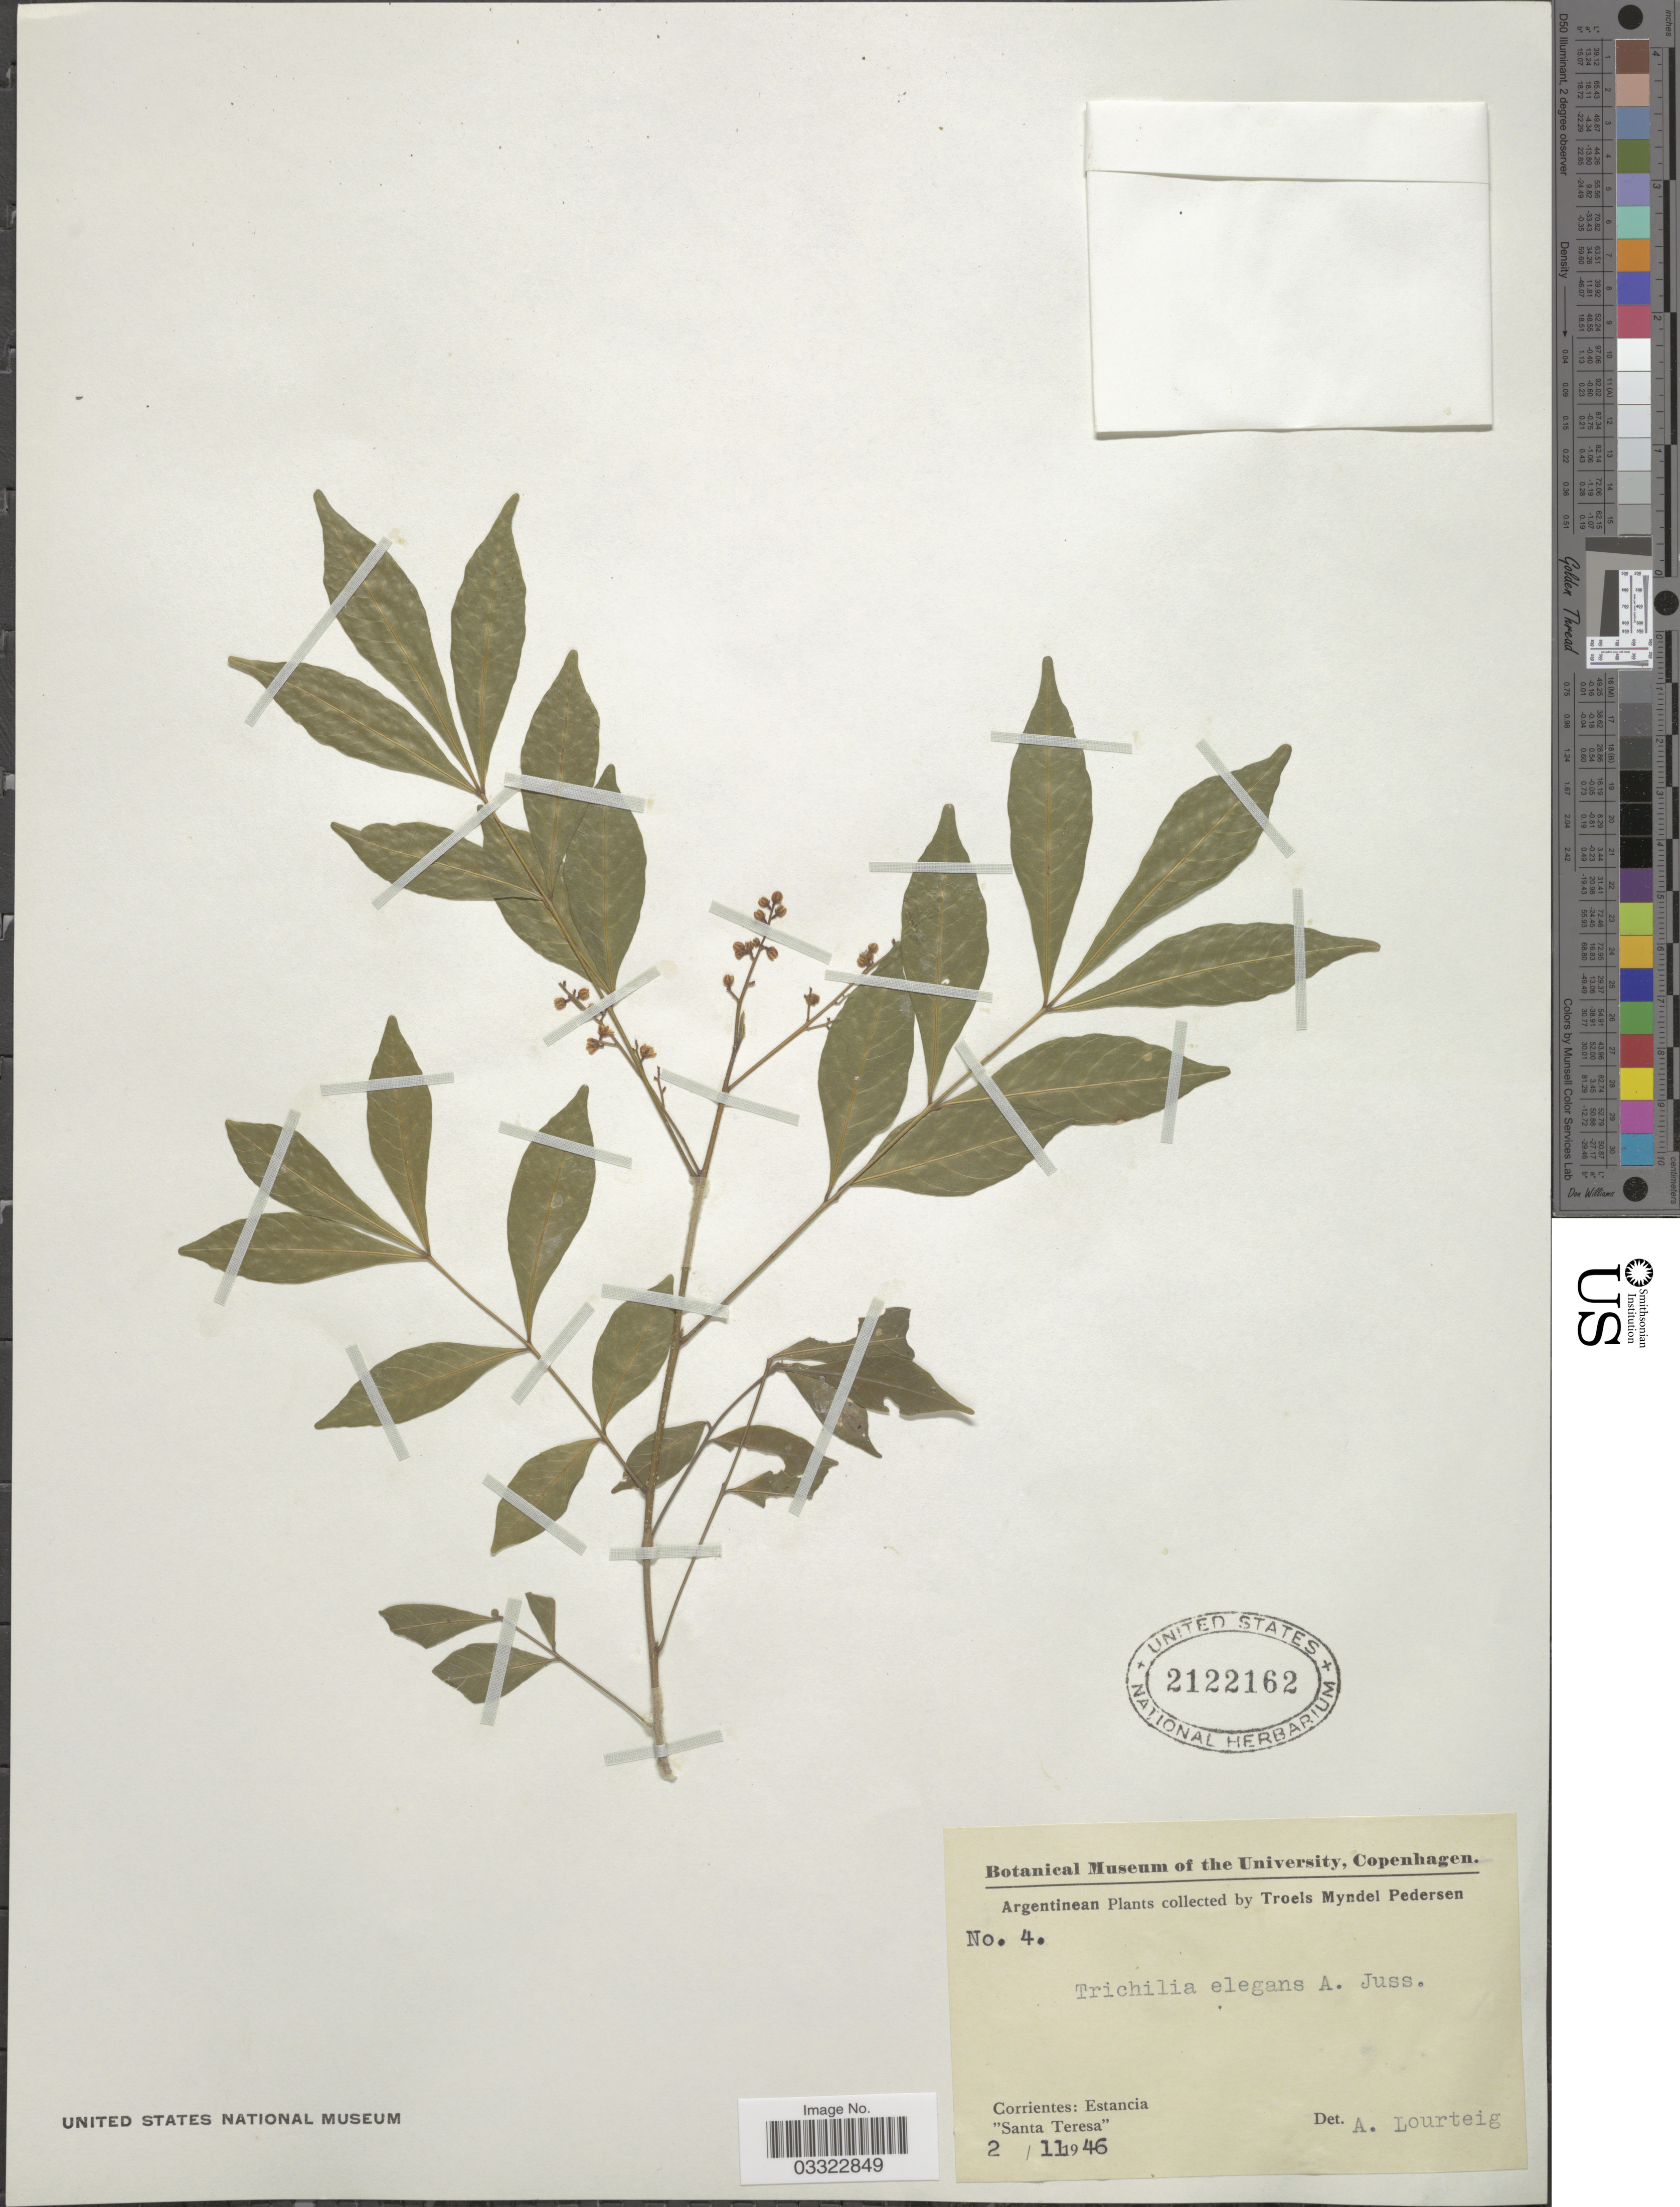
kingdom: Plantae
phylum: Tracheophyta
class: Magnoliopsida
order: Sapindales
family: Meliaceae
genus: Trichilia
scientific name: Trichilia elegans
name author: A. Juss.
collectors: T. Pederson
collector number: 4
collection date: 1946-11-02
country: Argentina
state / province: Corrientes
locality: Corrientes: Estancia "Santa Teresa".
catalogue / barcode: US 2122162